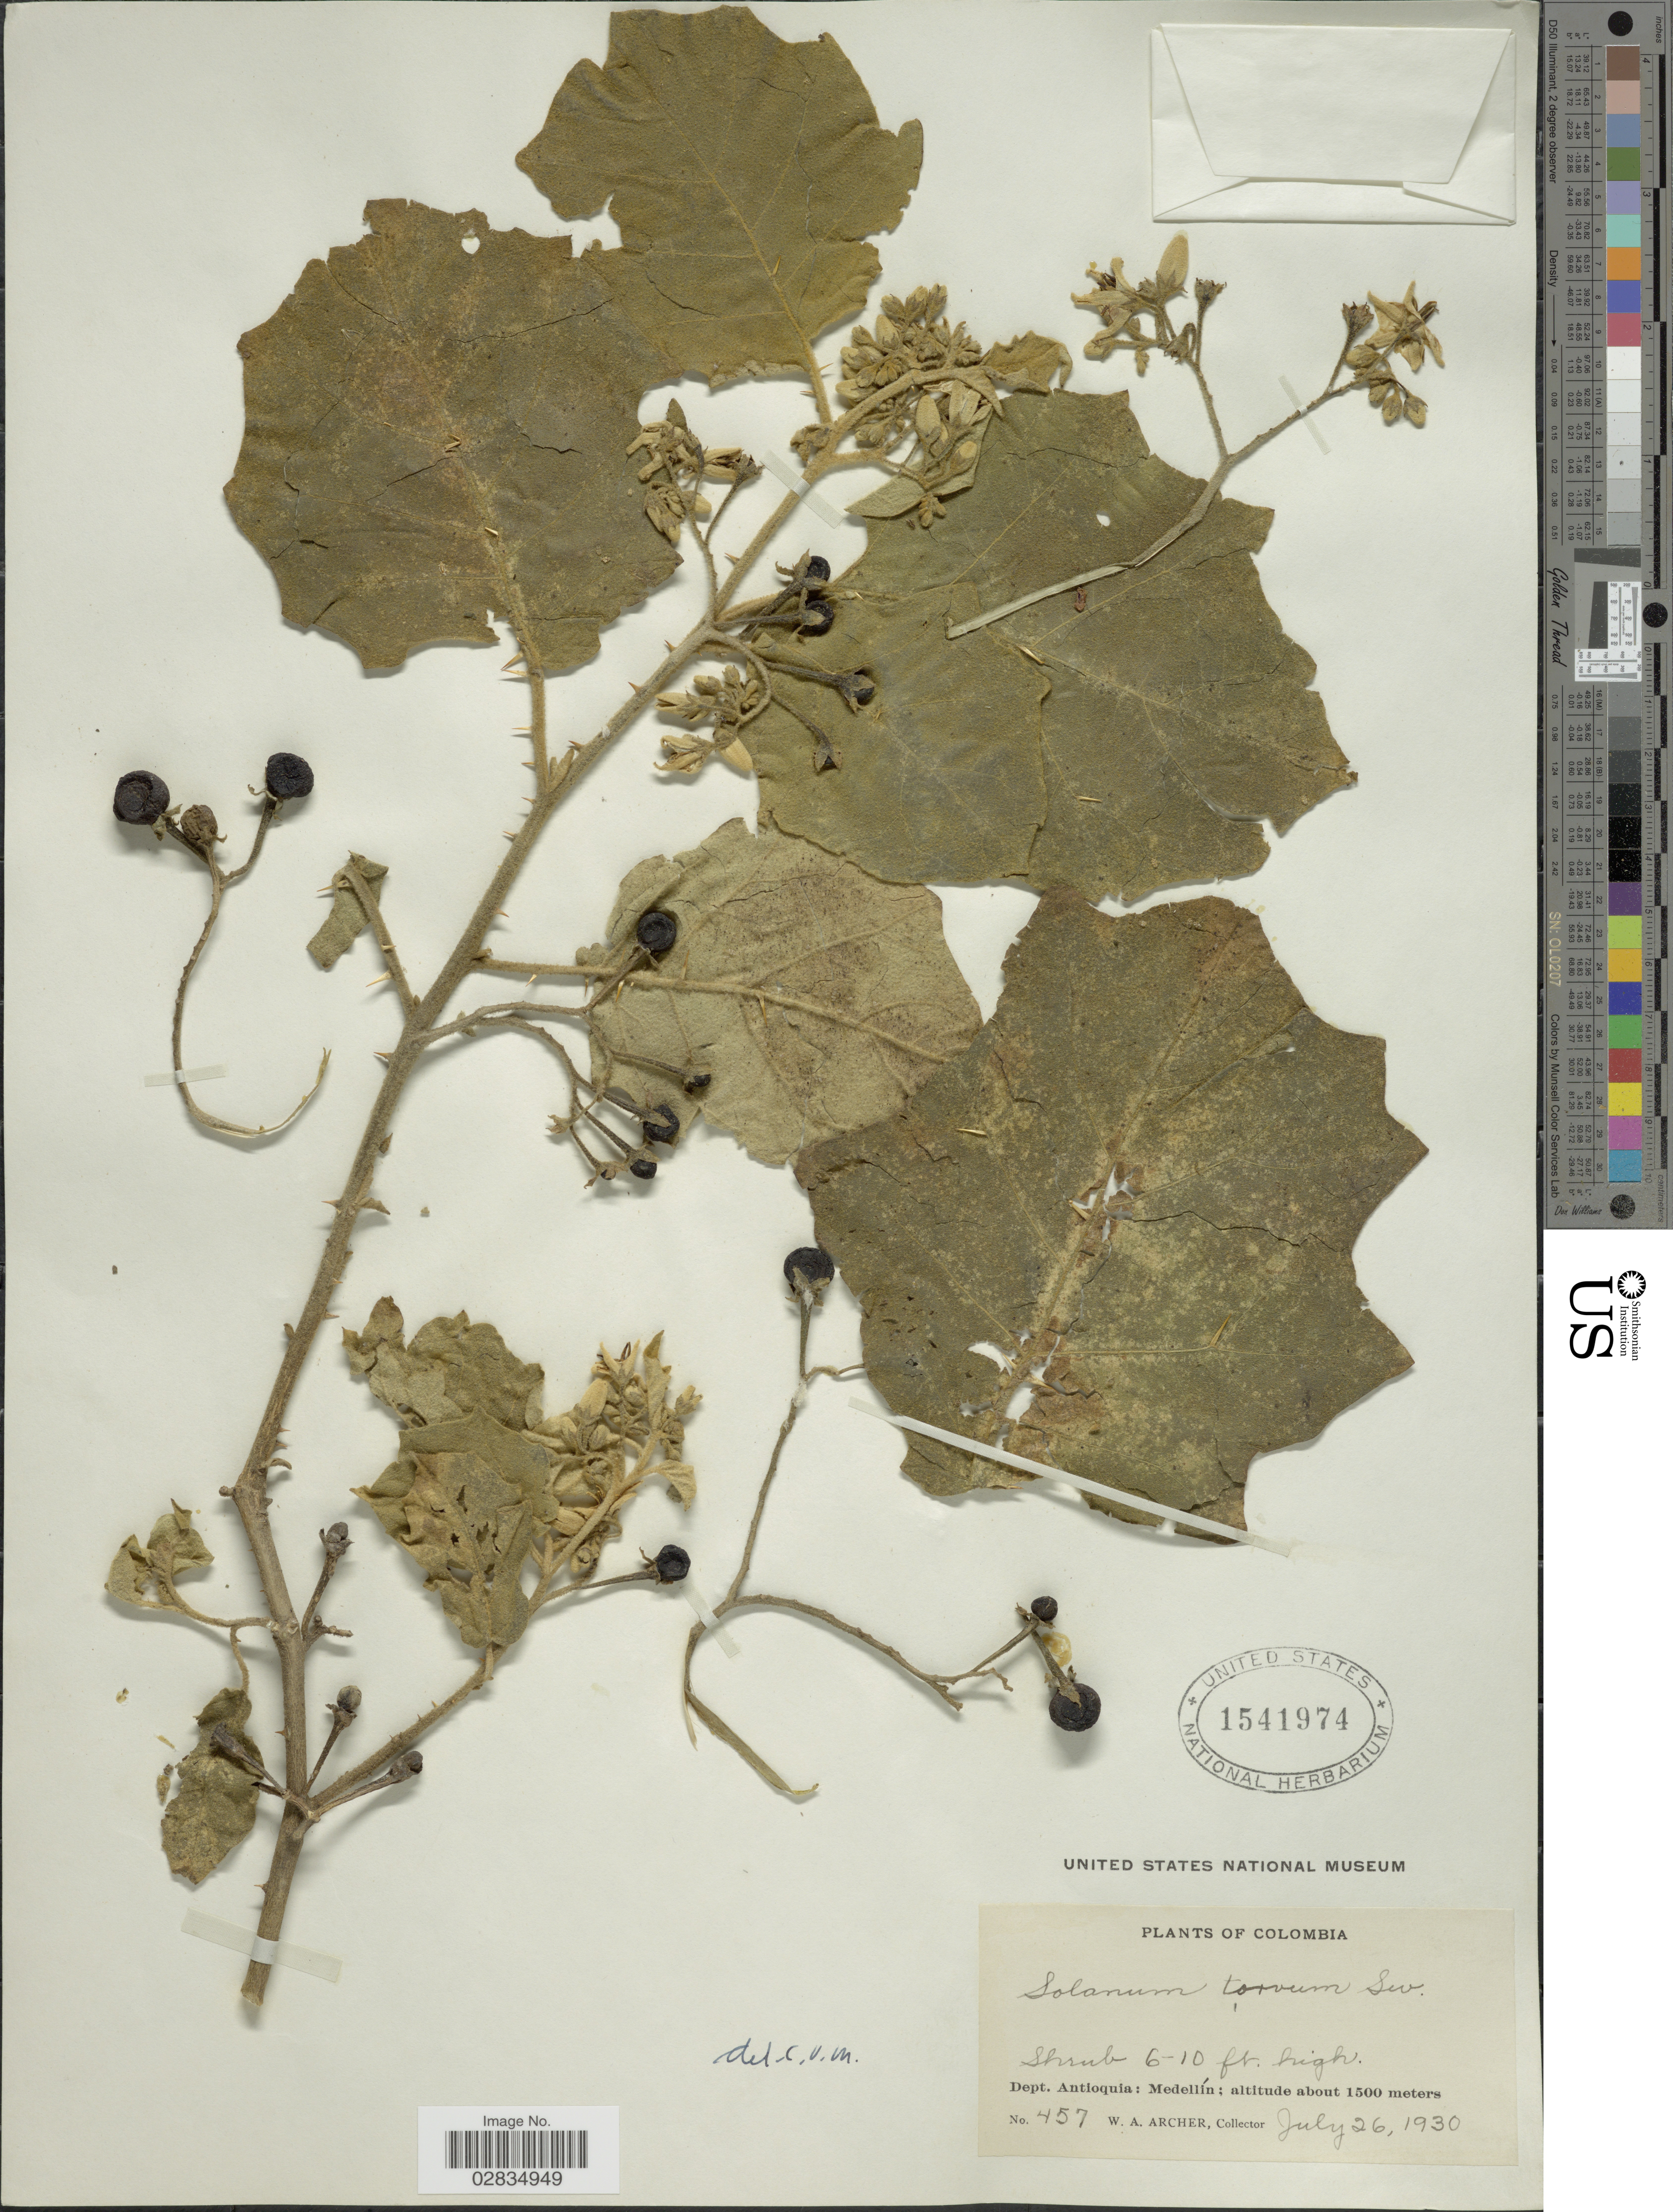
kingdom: Plantae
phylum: Tracheophyta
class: Magnoliopsida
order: Solanales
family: Solanaceae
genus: Solanum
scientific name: Solanum torvum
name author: Sw.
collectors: W. A. Archer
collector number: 457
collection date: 1930-07-26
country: Colombia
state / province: Antioquia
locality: Dept. Antioquia: Medellín.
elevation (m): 1500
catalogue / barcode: US 1541974